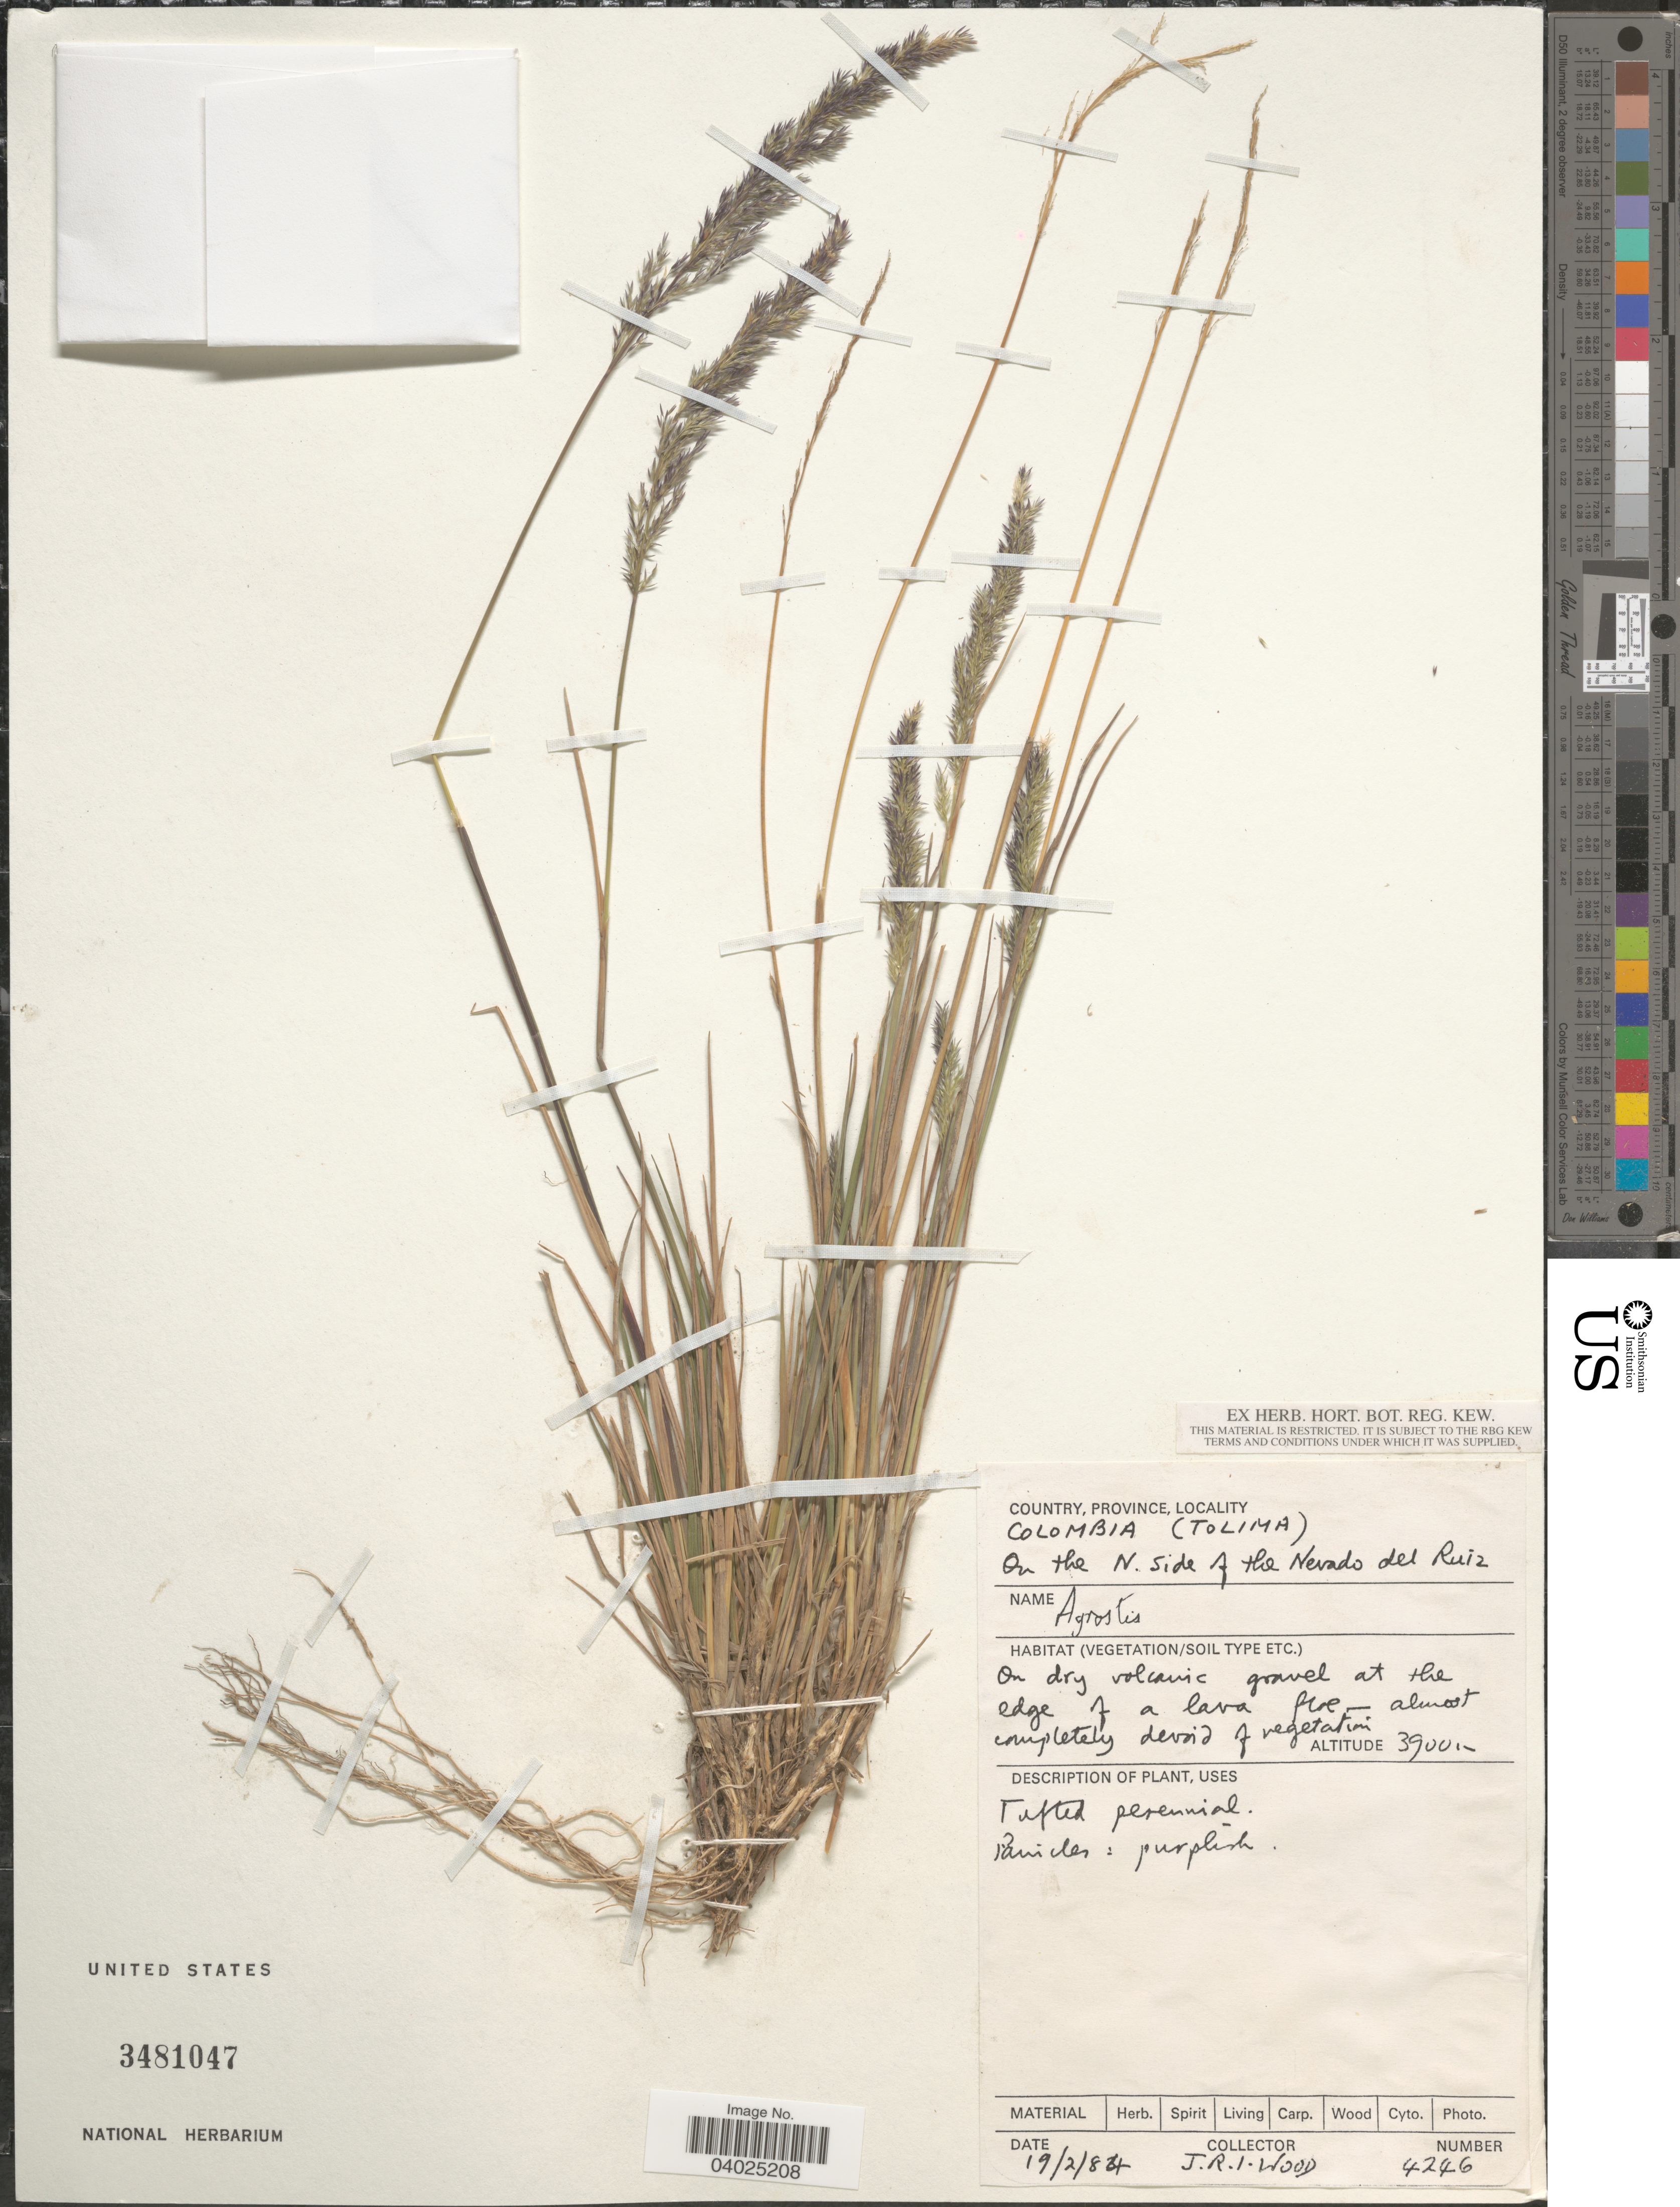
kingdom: Plantae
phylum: Tracheophyta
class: Liliopsida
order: Poales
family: Poaceae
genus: Agrostis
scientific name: Agrostis sp.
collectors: J. R. I. Wood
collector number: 4246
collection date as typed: Transcribed d/m/y: 19/2/84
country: Colombia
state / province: Tolima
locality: On the N. side of the Nevado del Ruiz.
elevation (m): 3900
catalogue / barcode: US 3481047